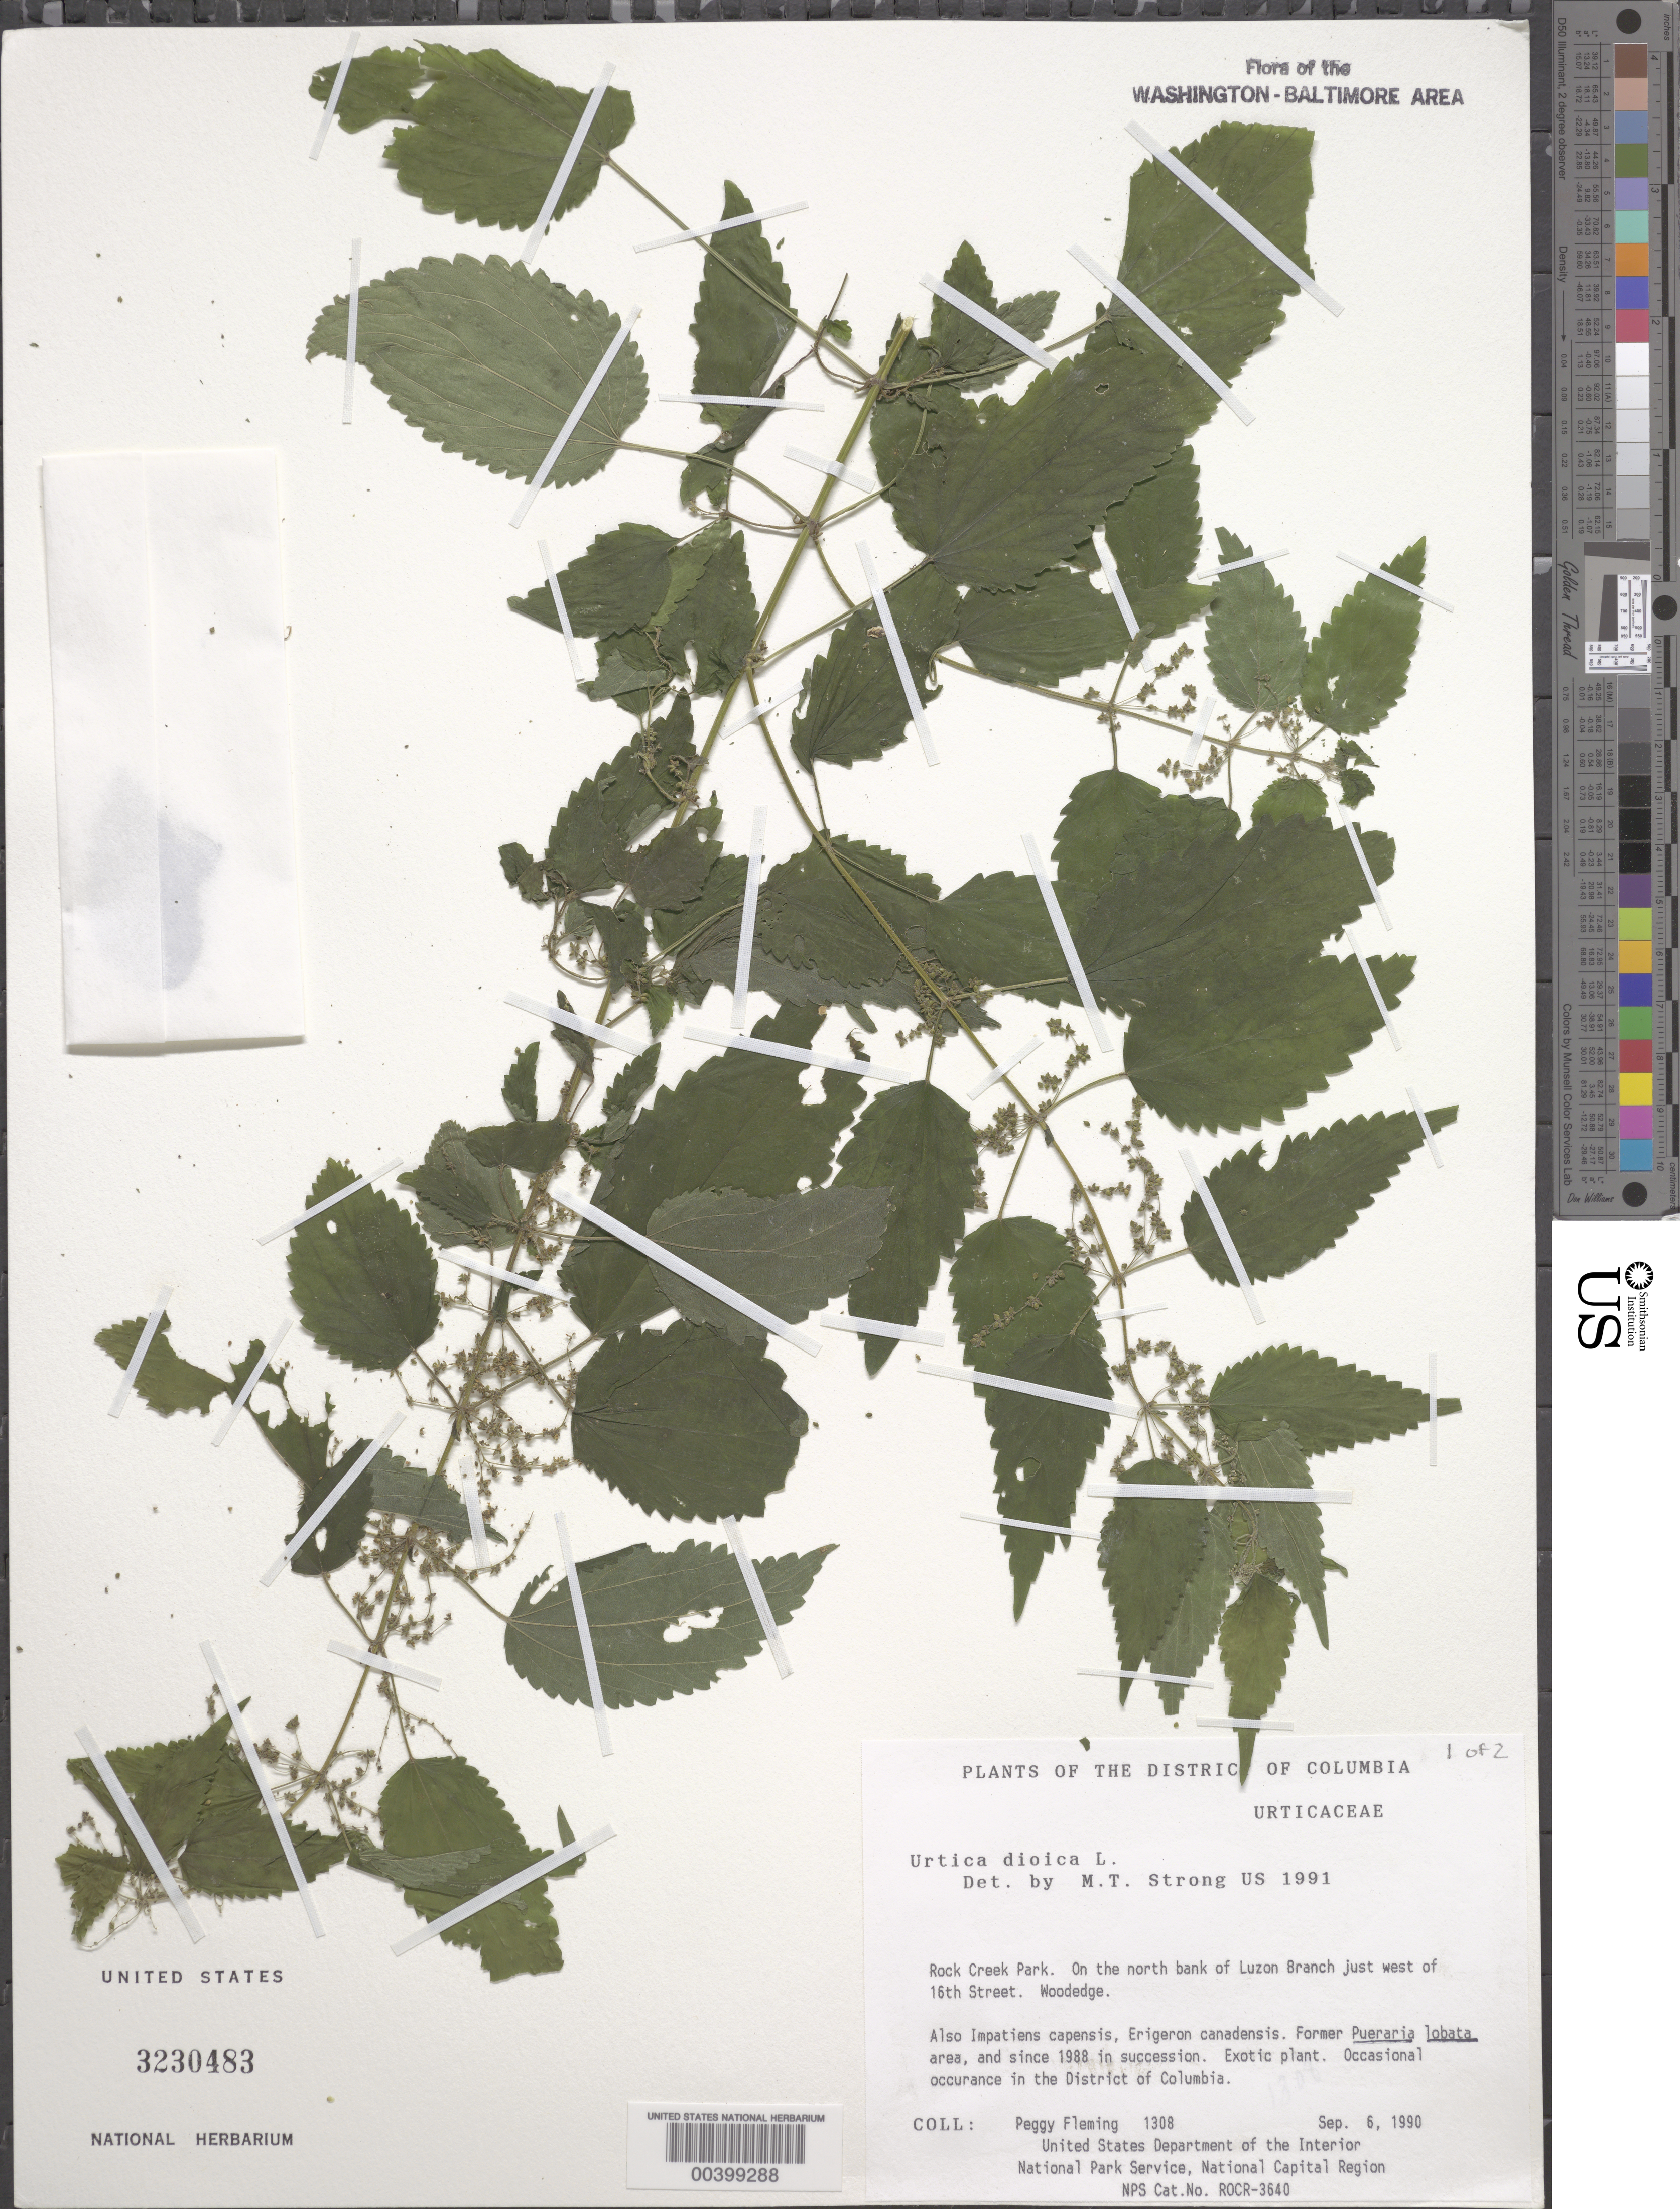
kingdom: Plantae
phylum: Tracheophyta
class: Magnoliopsida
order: Rosales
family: Urticaceae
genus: Urtica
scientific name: Urtica dioica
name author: L.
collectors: P. Fleming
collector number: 1308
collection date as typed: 06 Sep 1990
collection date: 1990-09-06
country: United States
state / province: District of Columbia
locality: Rock Creek Park, Luzon branch W of 16th St Rock Creek Park and vicinity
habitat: Woodedge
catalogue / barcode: US 3230483